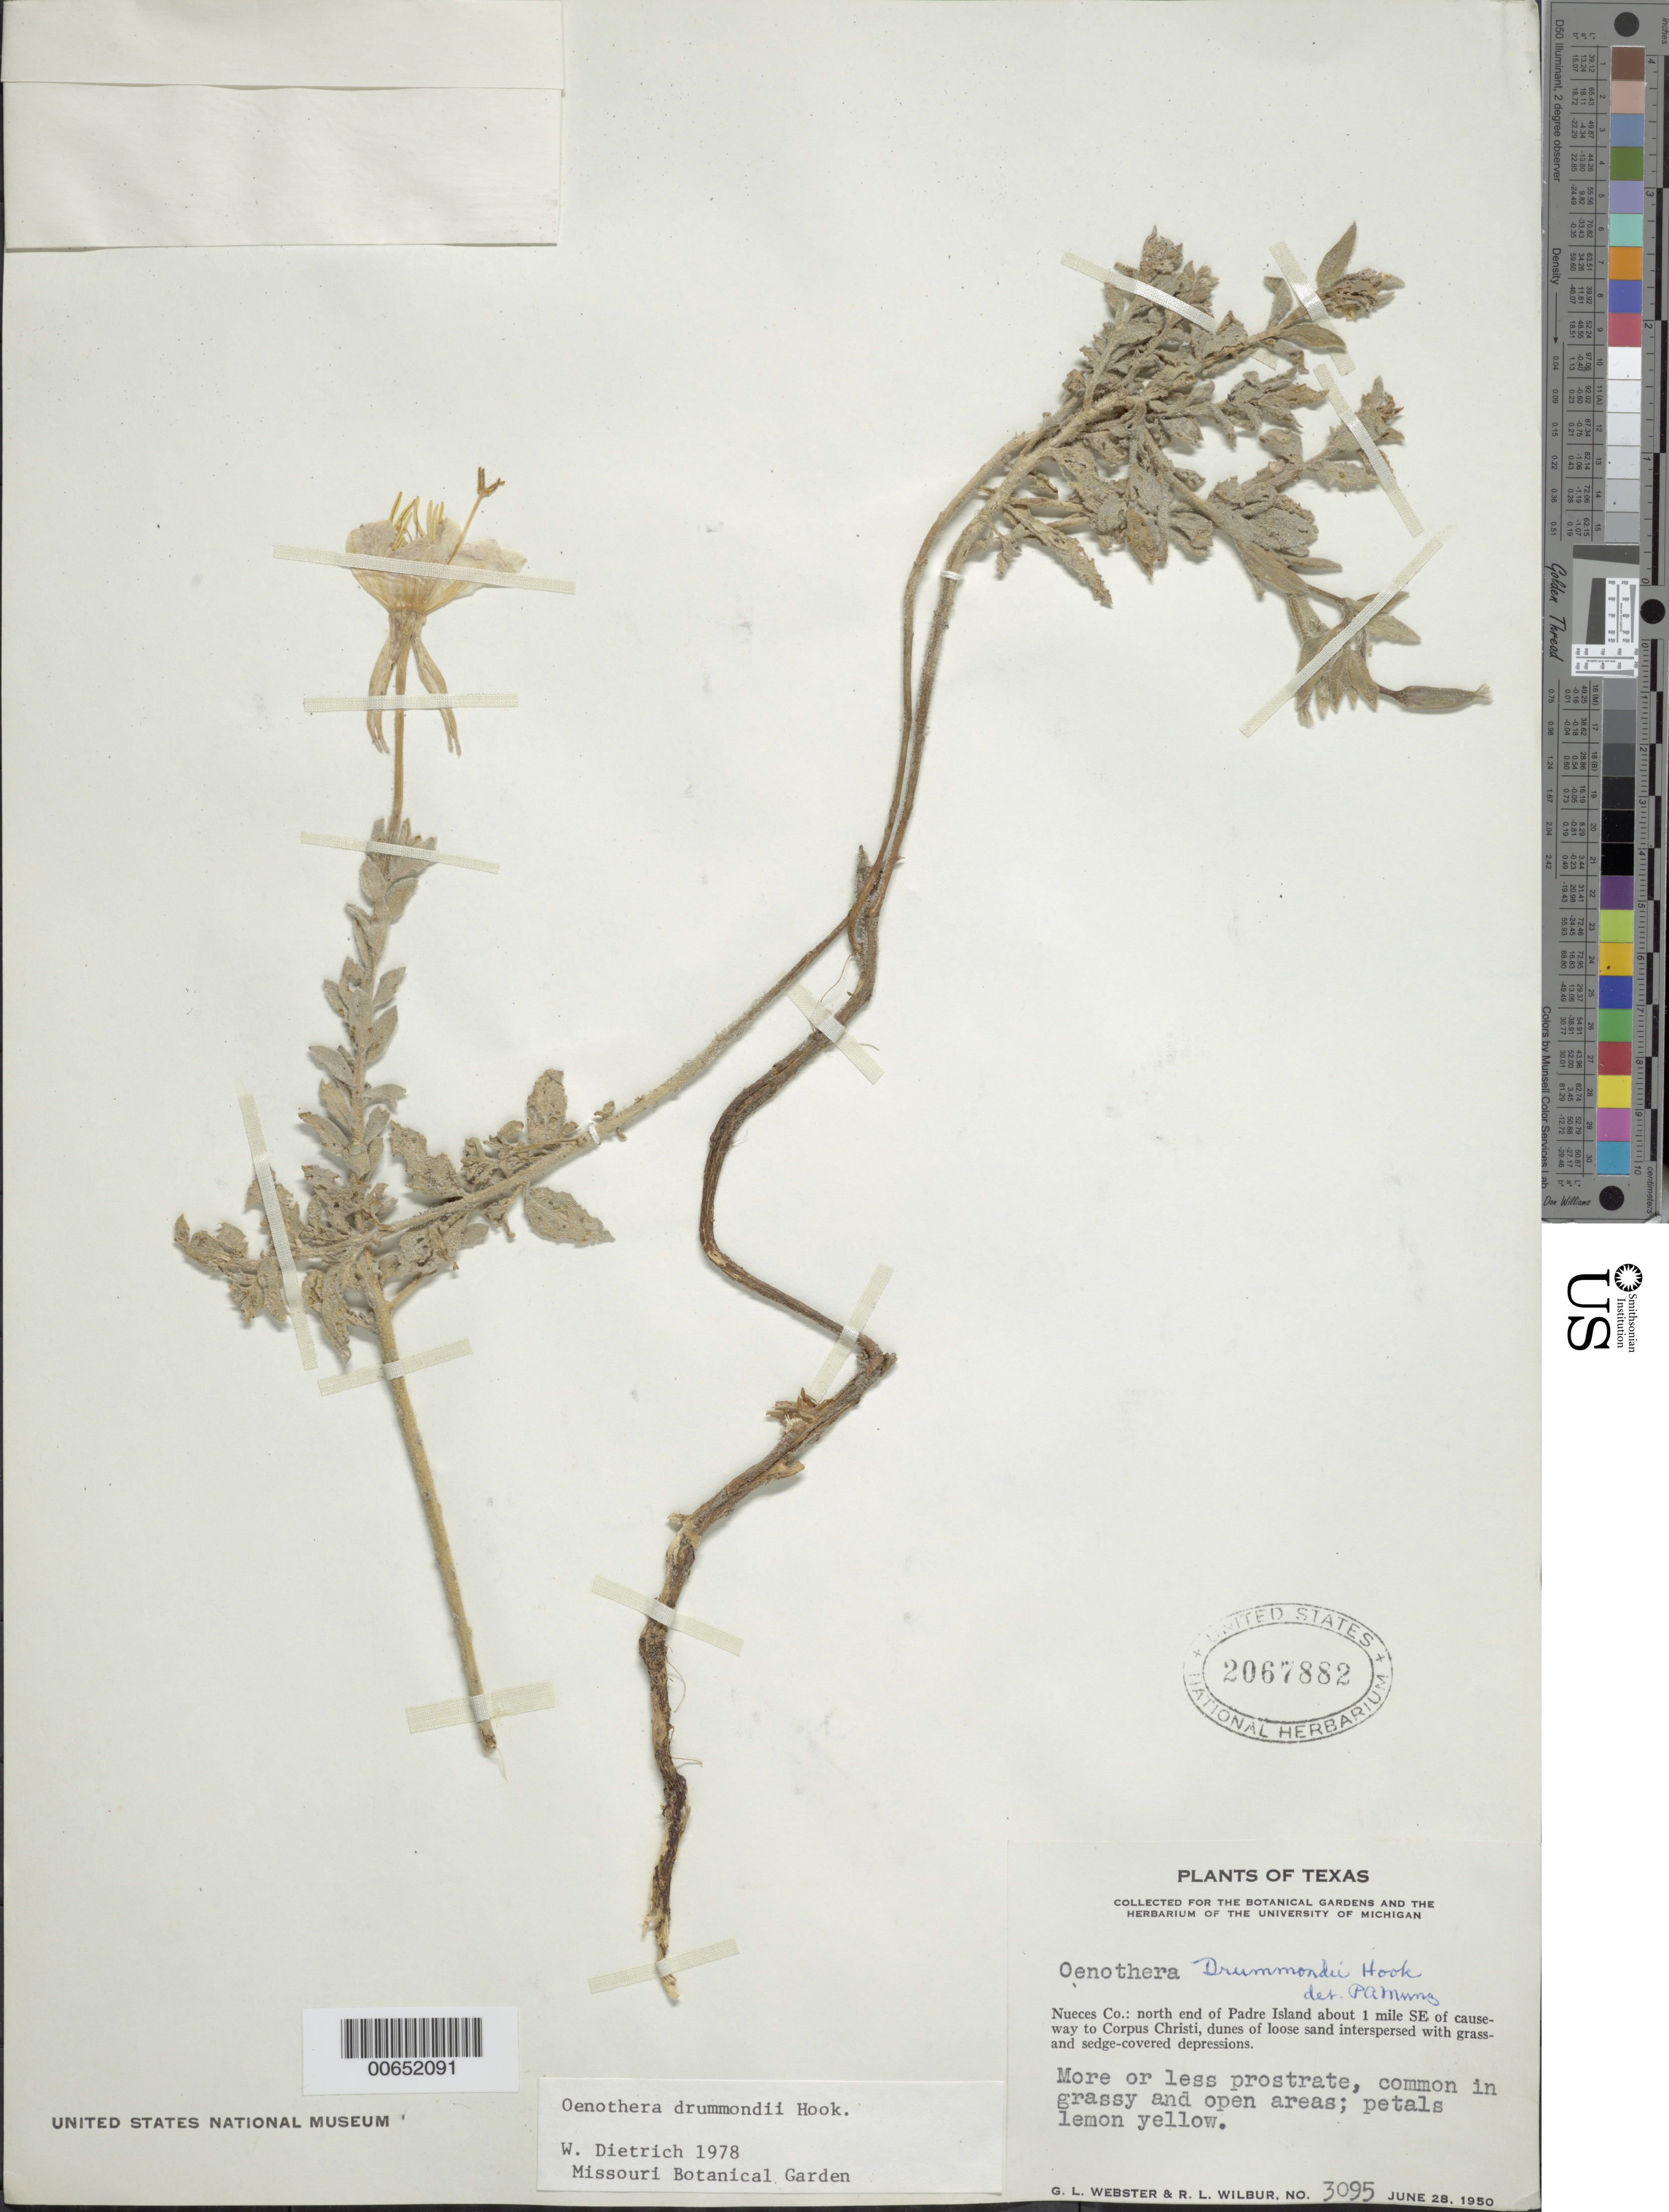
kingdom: Plantae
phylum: Tracheophyta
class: Magnoliopsida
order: Myrtales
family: Onagraceae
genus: Oenothera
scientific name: Oenothera drummondii subsp. drummondii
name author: Hook.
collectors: G. L. Webster & R. L. Wilbur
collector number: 3095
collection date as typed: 28 Jun 1950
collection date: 1950-06-28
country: United States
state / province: Texas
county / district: Nueces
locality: N end of Padre Island SE of Causeway to Corpus Christi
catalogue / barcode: US 2067882